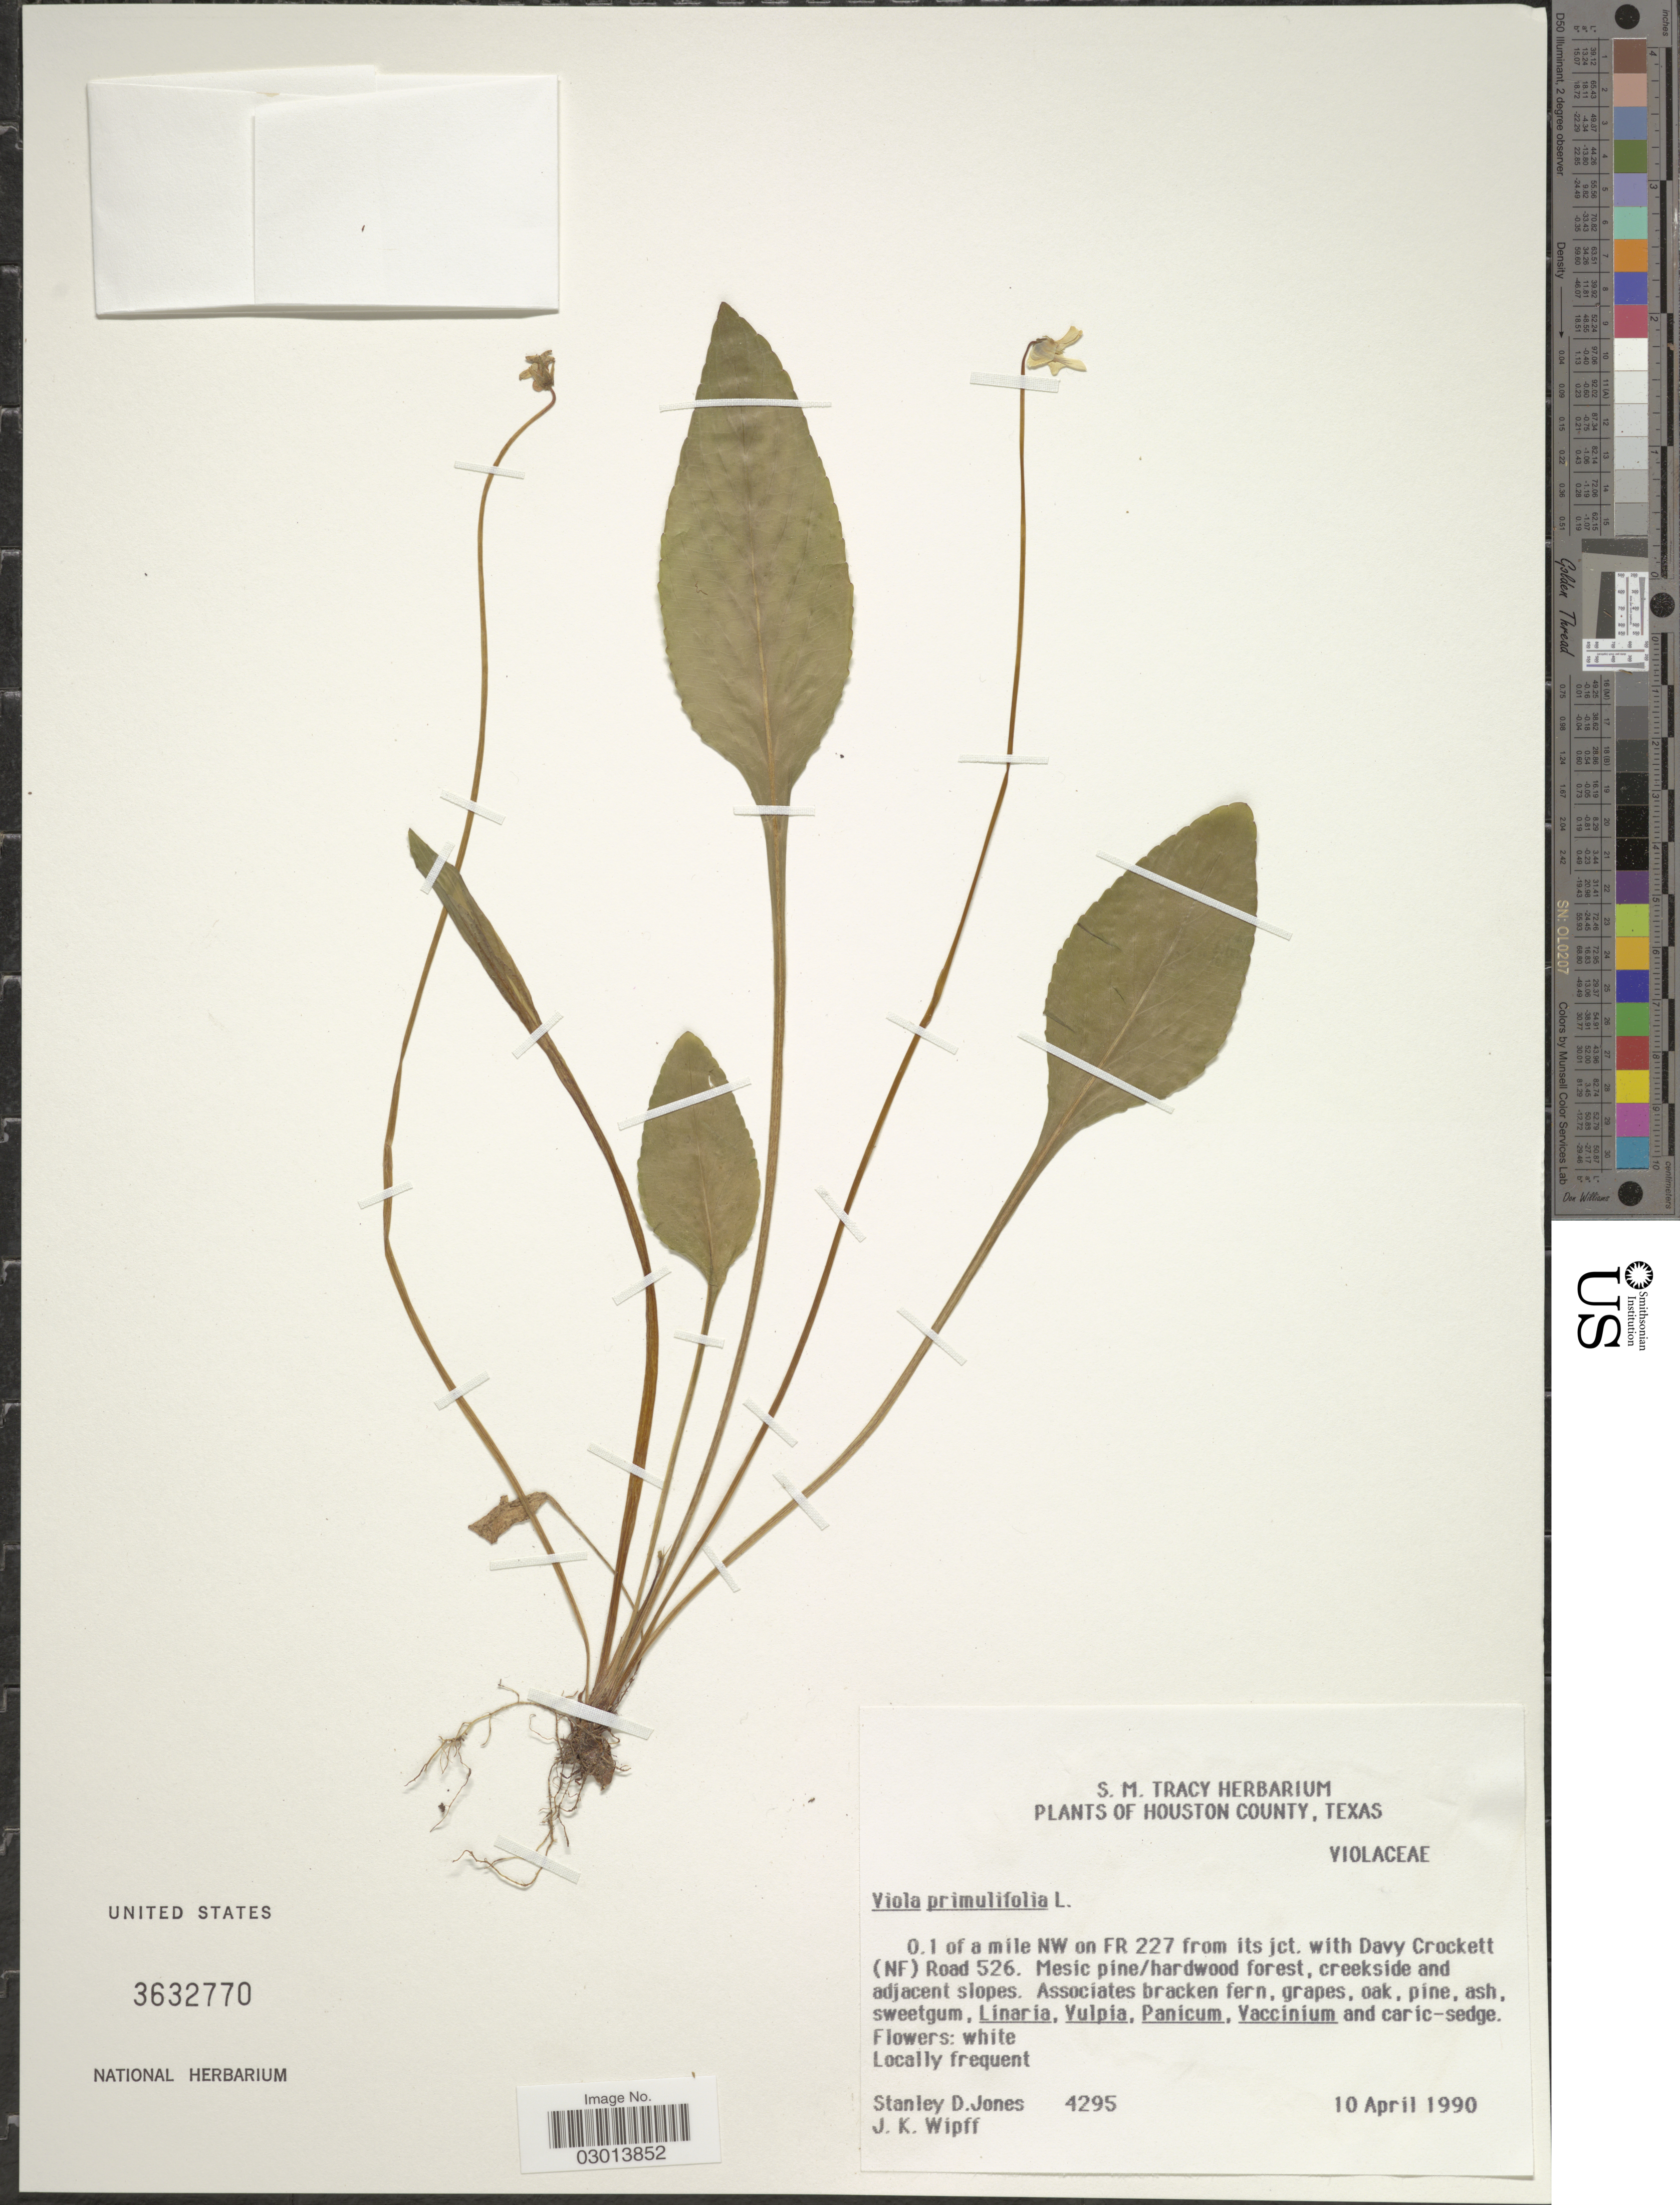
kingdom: Plantae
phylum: Tracheophyta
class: Magnoliopsida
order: Malpighiales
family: Violaceae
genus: Viola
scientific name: Viola primulifolia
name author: L.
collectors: S. D. Jones & J. K. Wipff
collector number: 4295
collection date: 1990-04-10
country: United States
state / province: Texas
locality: Houston County, 0.1 of a mile NW on FR 227 from its jct. with Davy Crockett (NF) Road 526.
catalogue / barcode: US 3632770